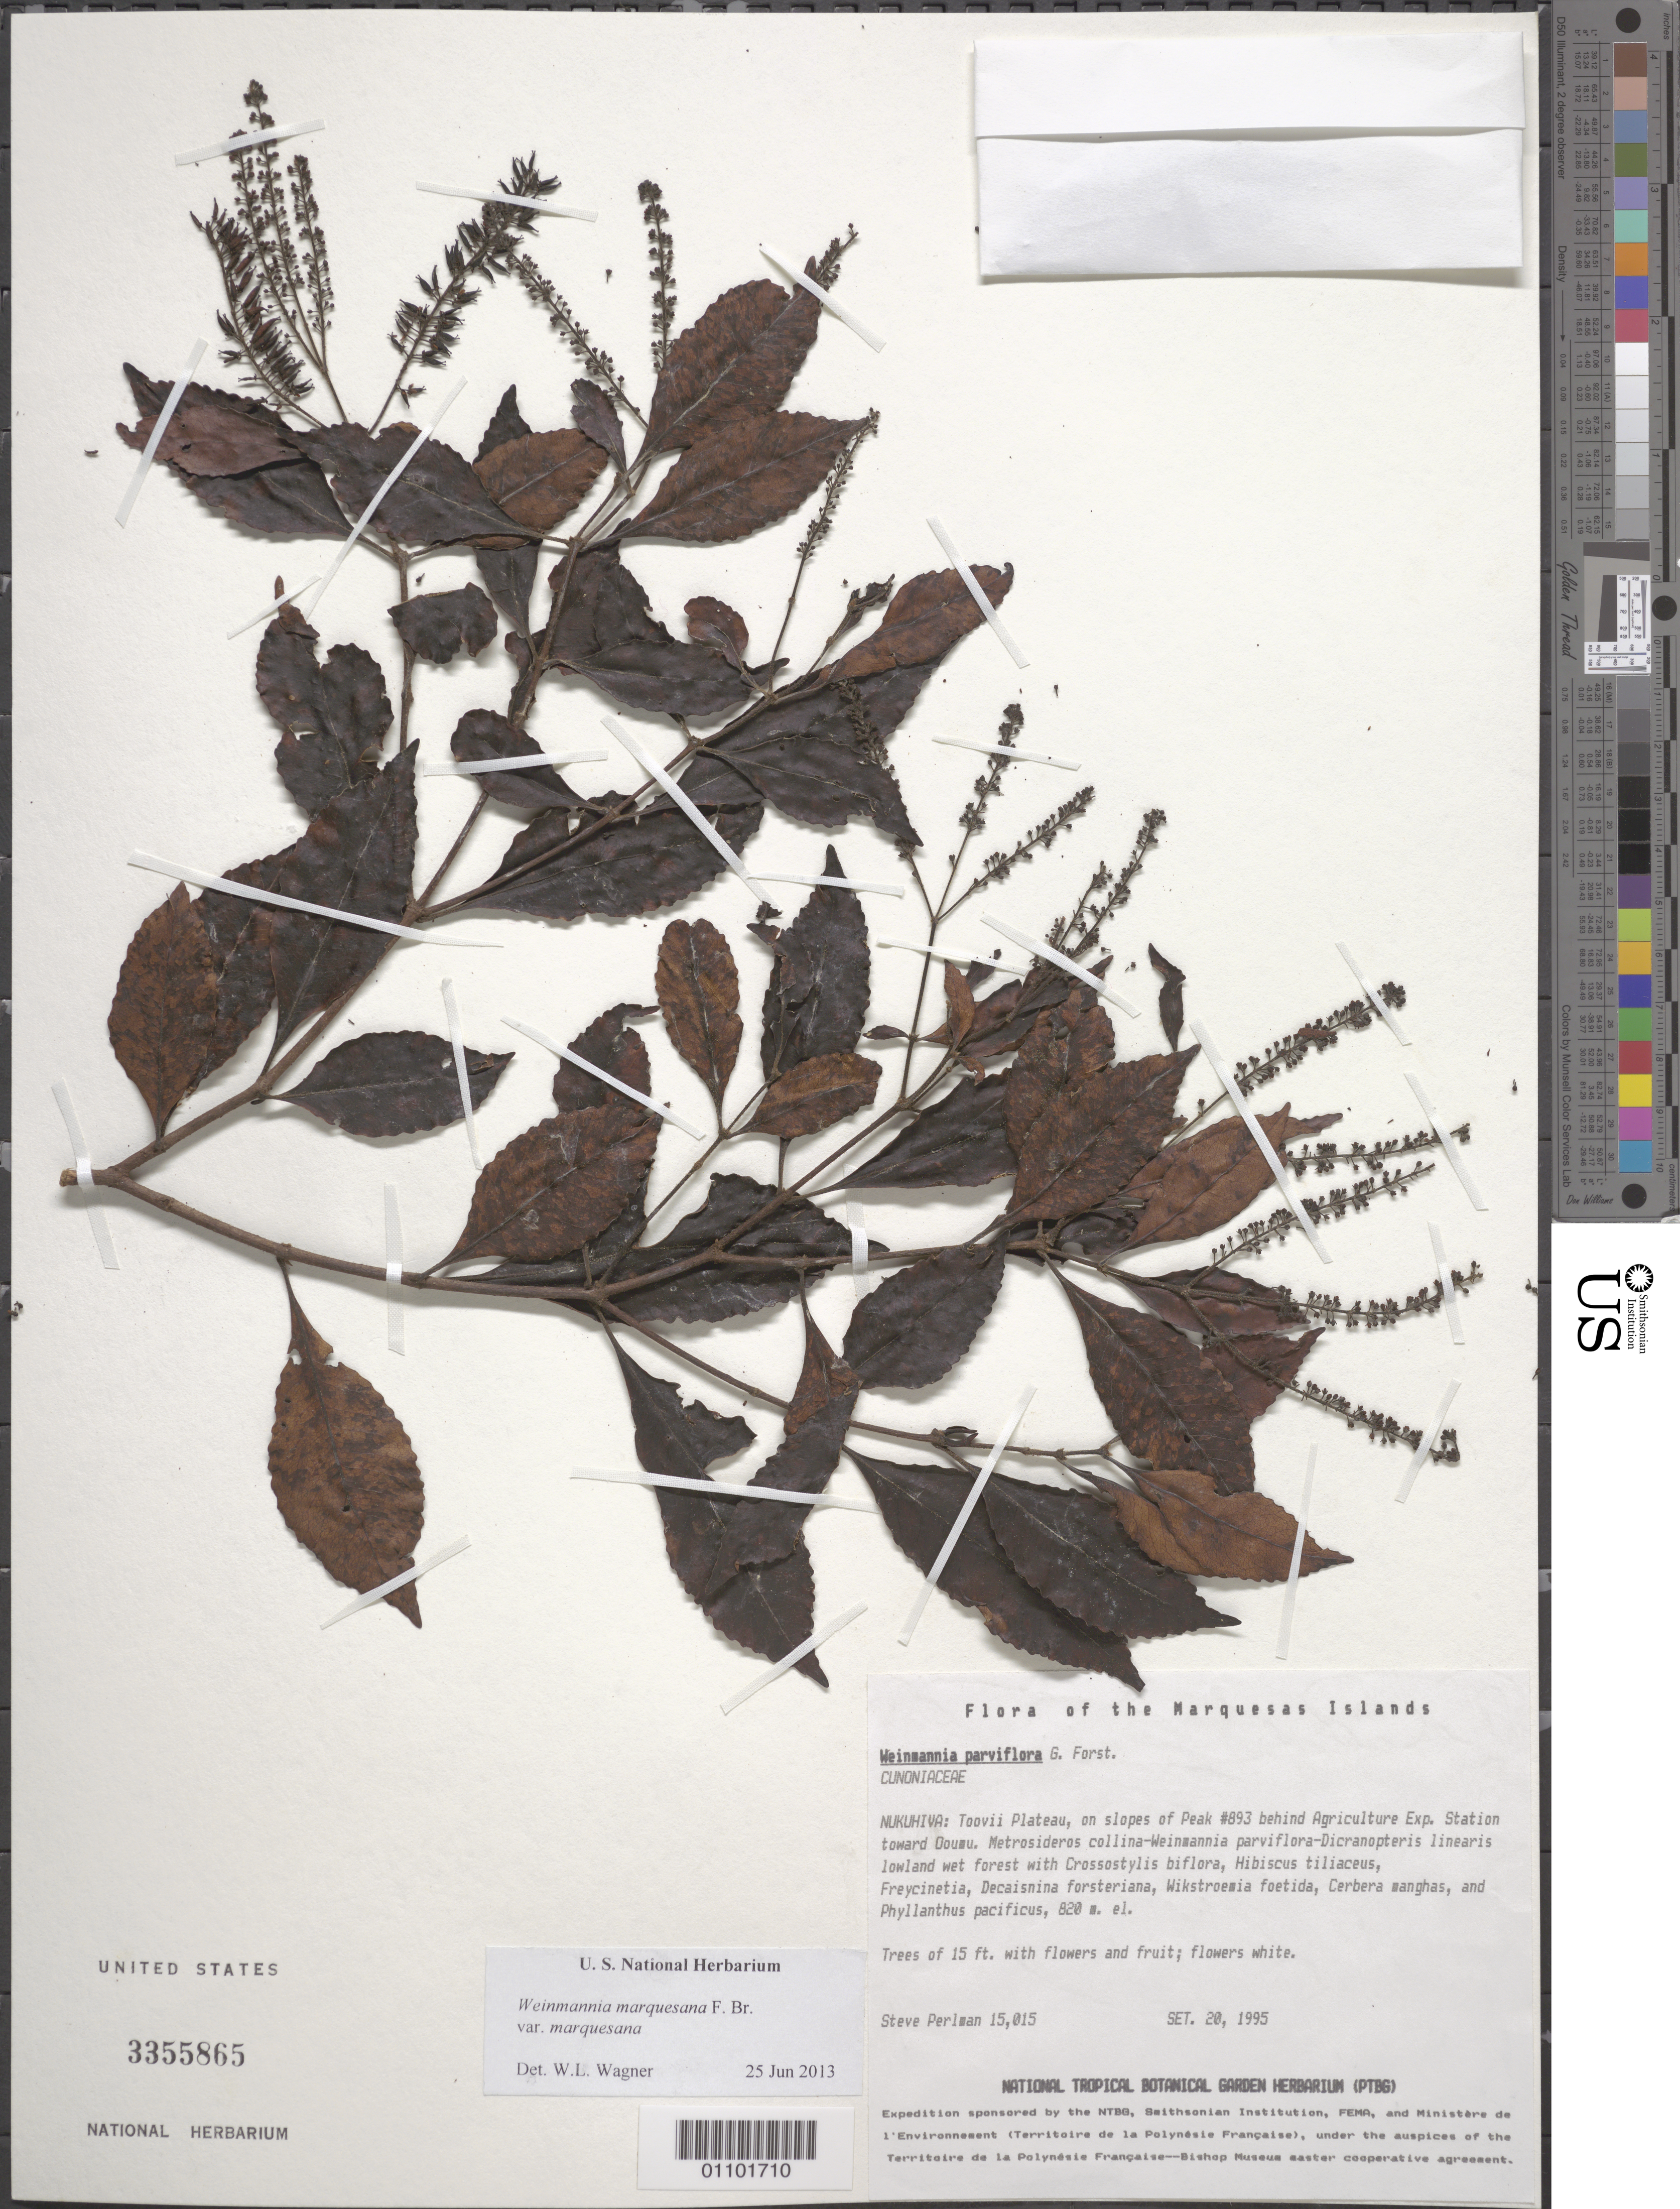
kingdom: Plantae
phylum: Tracheophyta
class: Magnoliopsida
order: Oxalidales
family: Cunoniaceae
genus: Pterophylla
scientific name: Pterophylla marquesana var. marquesana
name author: (F. Br.) Pillon & H.C. Hopkins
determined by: Wagner, W. L., (BOT), Smithsonian Institution - National Museum of Natural History (UNITED STATES)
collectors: S. P. Perlman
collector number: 15015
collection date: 1995-09-20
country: French Polynesia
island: Nuku Hiva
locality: Toovii Plateau, on slopes of Peak #893 behind Agriculture Exp. Station, toward Ooumu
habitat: Metrosideros collina- Weinmannia parviflora- Dicranopteris linearis lowland wet forest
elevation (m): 820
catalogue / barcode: US 3355865